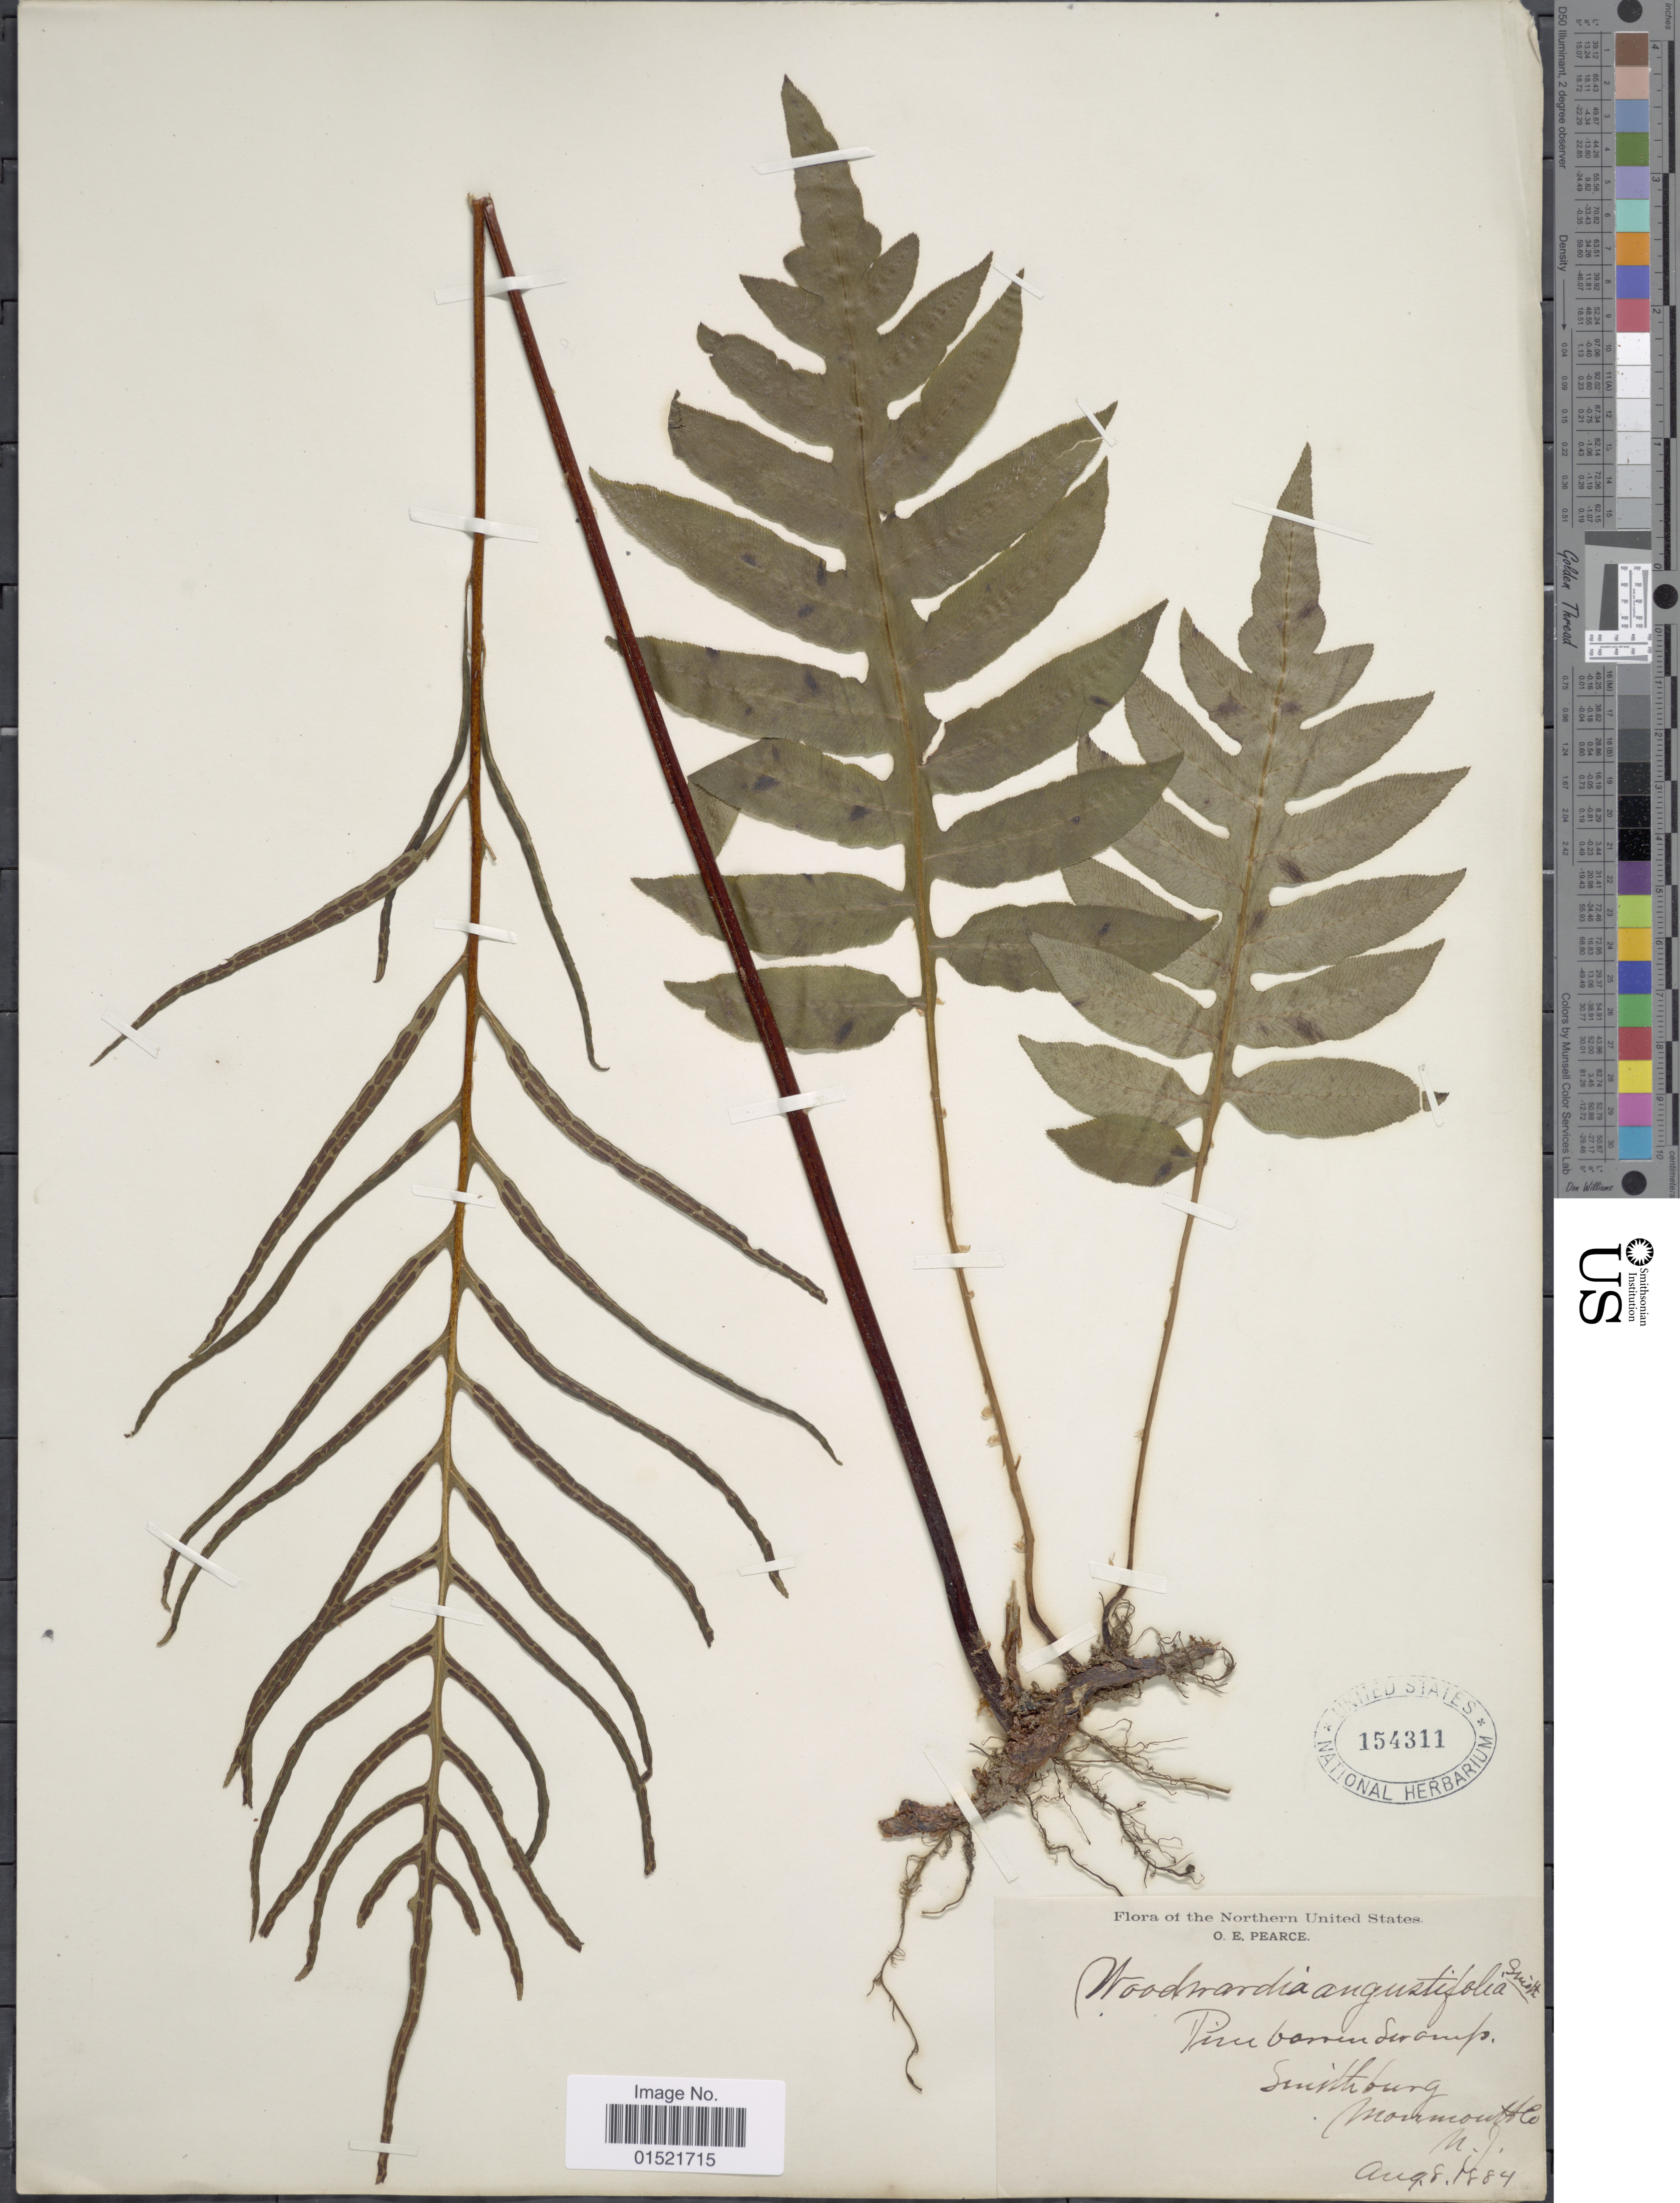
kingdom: Plantae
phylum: Tracheophyta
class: Polypodiopsida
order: Polypodiales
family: Blechnaceae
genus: Woodwardia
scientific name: Woodwardia areolata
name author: (L.) T. Moore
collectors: O. E. Pearce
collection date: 1884-08-08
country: United States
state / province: New Jersey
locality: Pimbonen Swamp, Smithburg, Mourmouth Co.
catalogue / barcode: US 154311